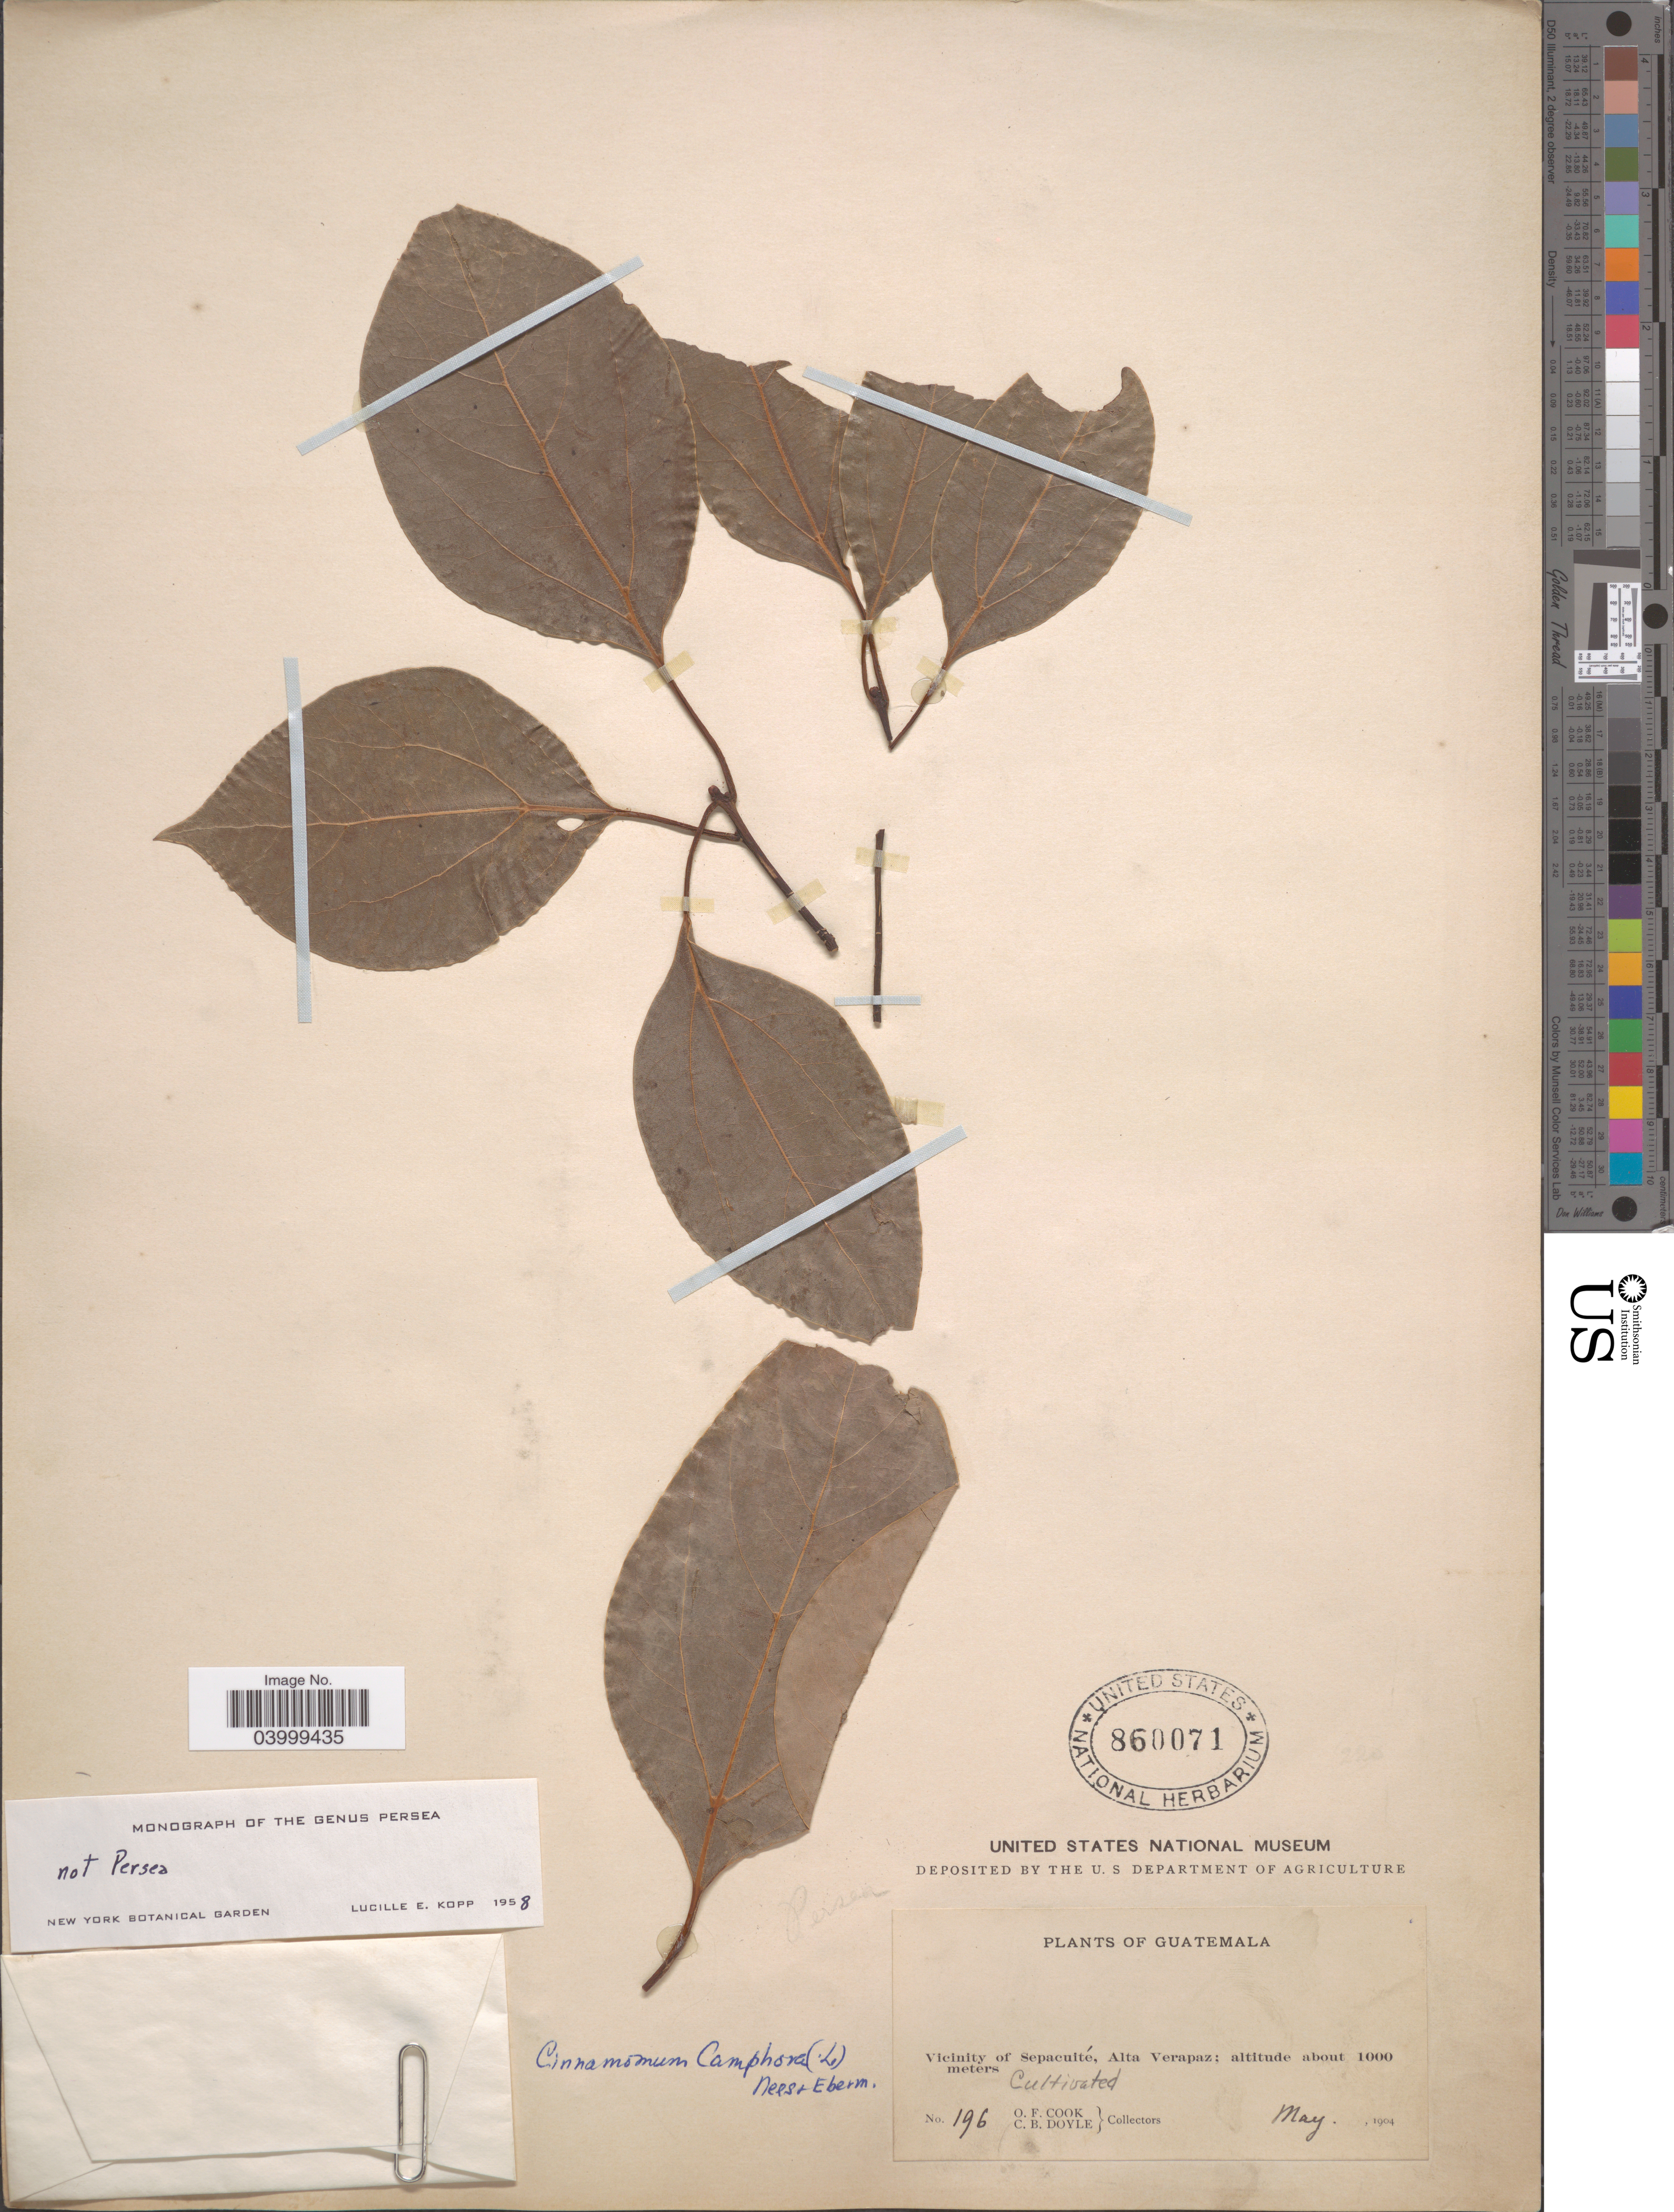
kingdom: Plantae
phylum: Tracheophyta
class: Magnoliopsida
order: Laurales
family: Lauraceae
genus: Cinnamomum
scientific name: Cinnamomum camphora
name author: (L.) J. Presl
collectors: O. F. Cook & C. Doyle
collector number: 196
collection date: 1904-05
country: Guatemala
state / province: Alta Verapaz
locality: Vicinity of Sepacuité.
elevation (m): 1000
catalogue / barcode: US 860071